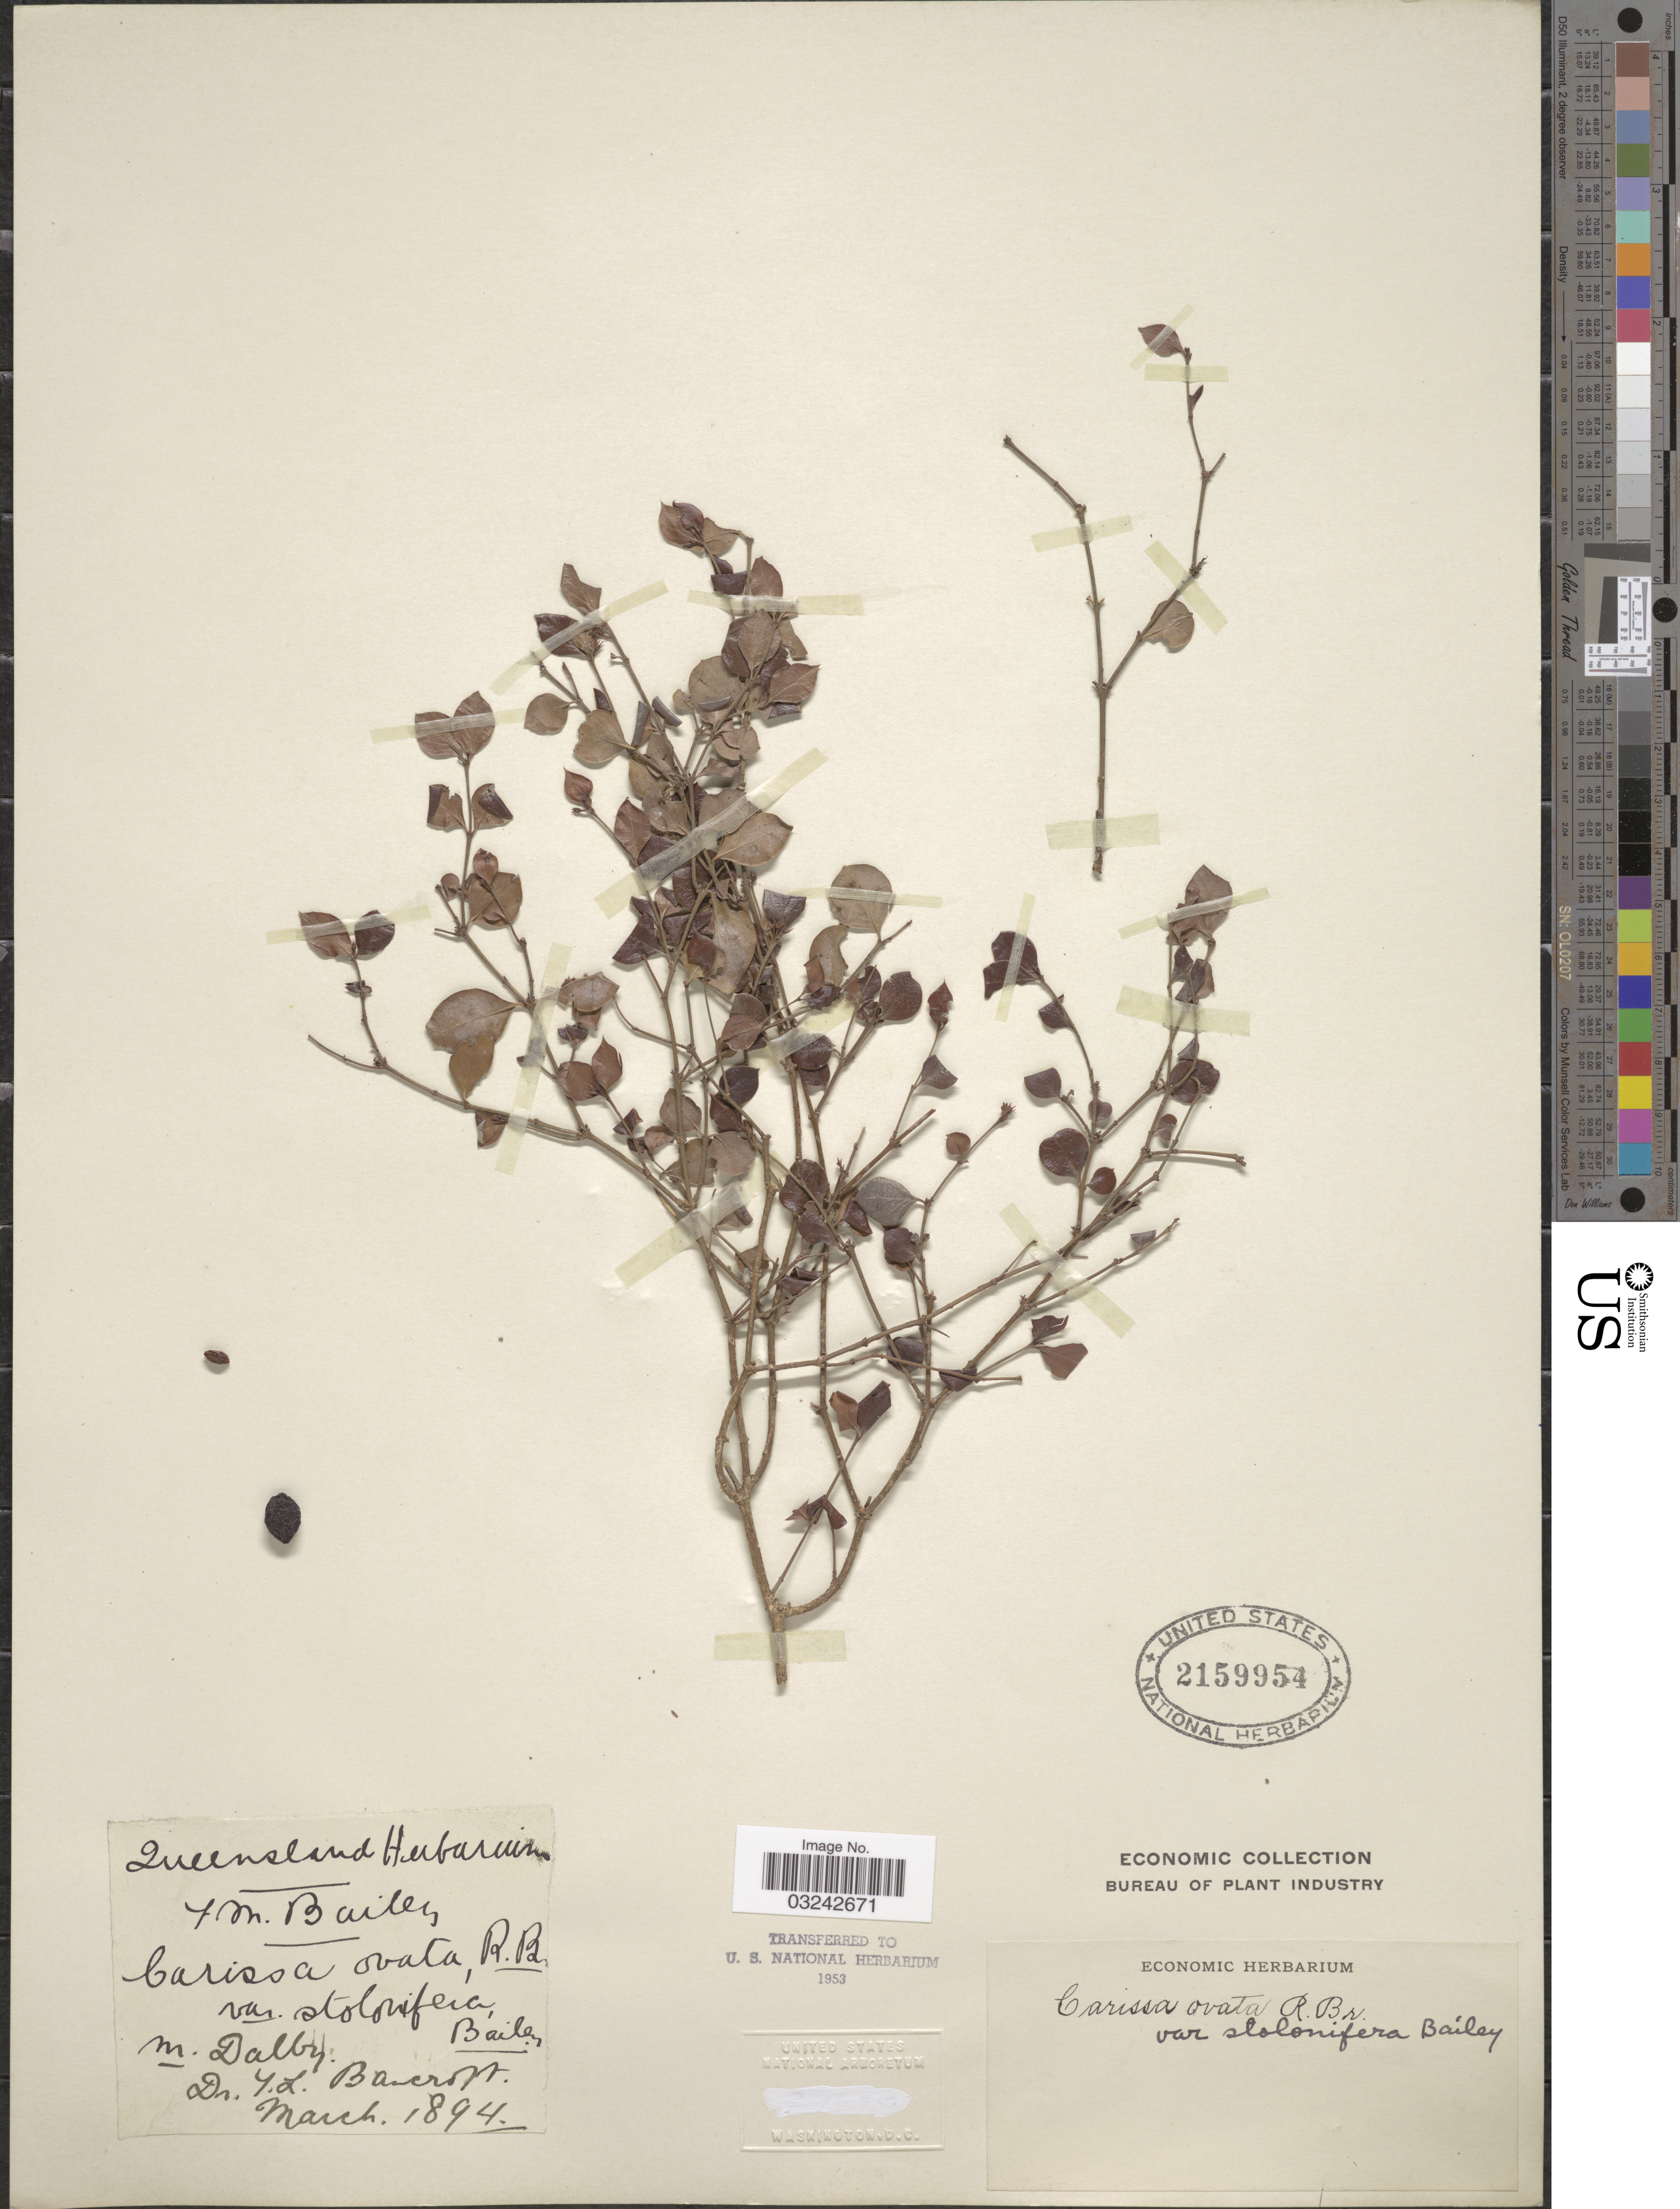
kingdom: Plantae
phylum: Tracheophyta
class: Magnoliopsida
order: Gentianales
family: Apocynaceae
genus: Carissa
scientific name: Carissa spinarum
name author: L.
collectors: T. Bancroft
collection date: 1894-03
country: Australia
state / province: Queensland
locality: M. Dalby. Bailey [unsure placement].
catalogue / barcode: US 2159954